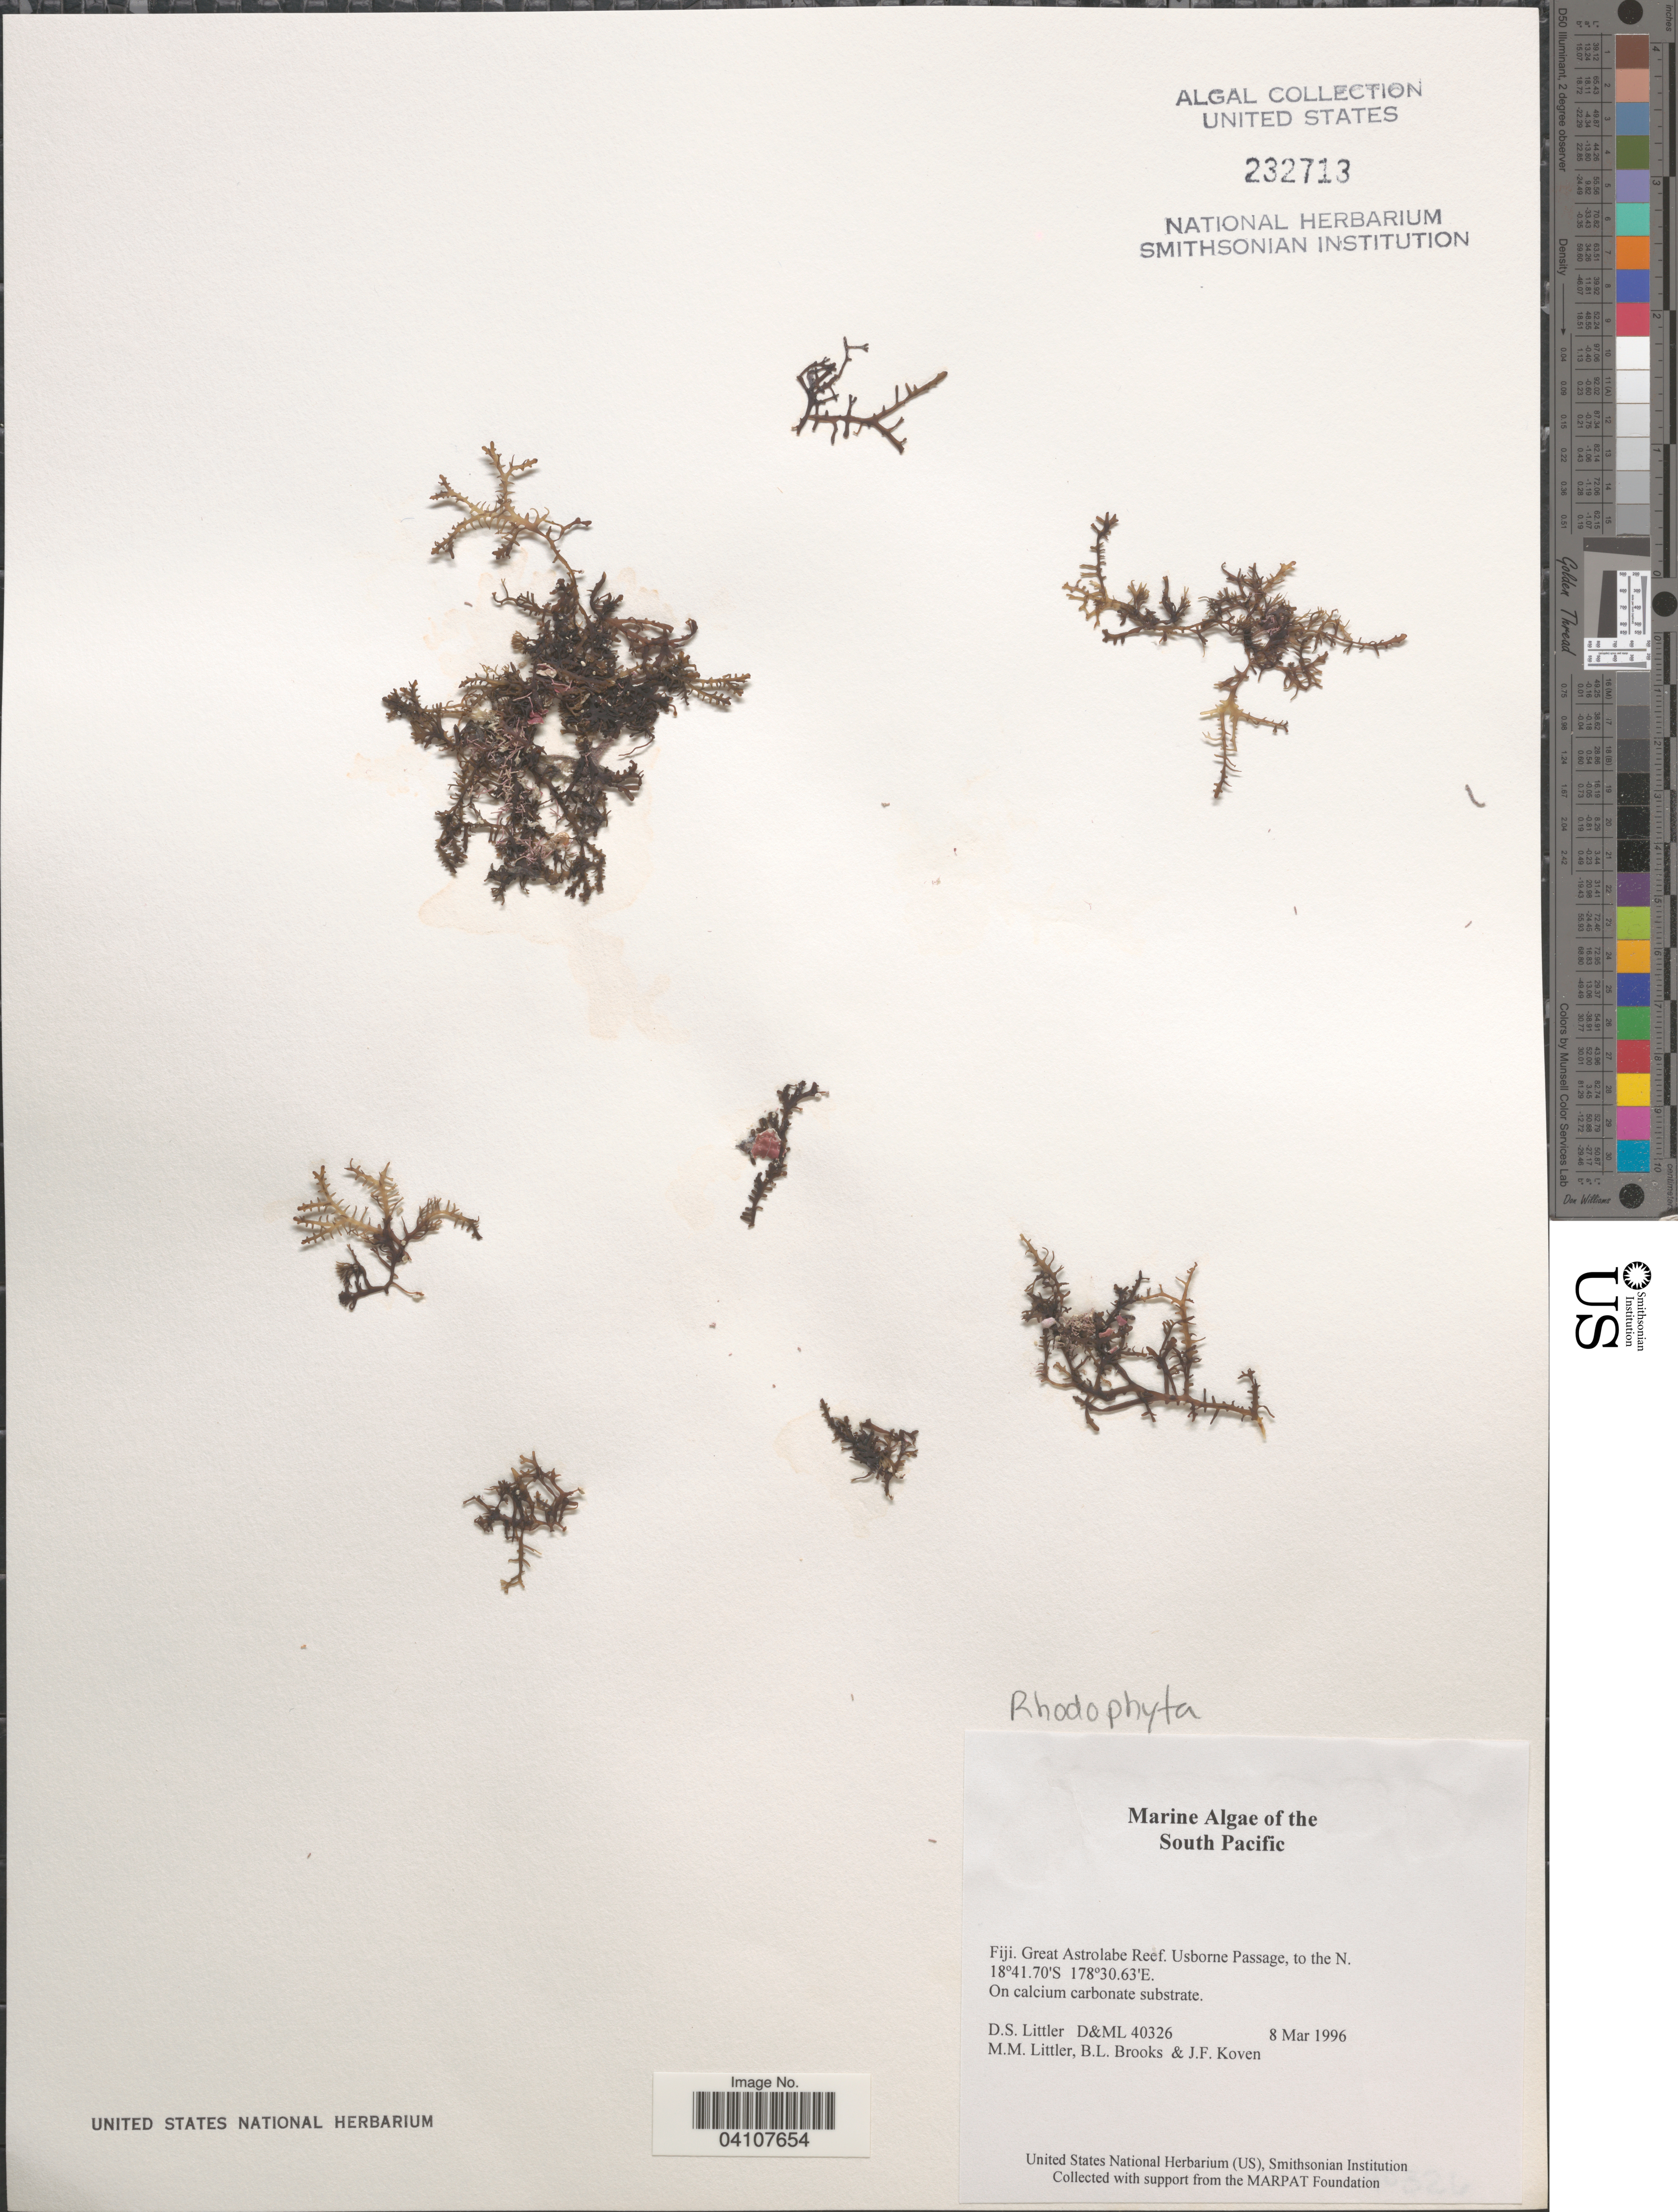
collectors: D. S. Littler, B. Brooks & J. Koven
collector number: D&ML40326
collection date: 1996-03-08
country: Fiji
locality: South Pacific. Great Astrolabe Reef. Usborne Passage, to the N.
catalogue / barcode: US 232713